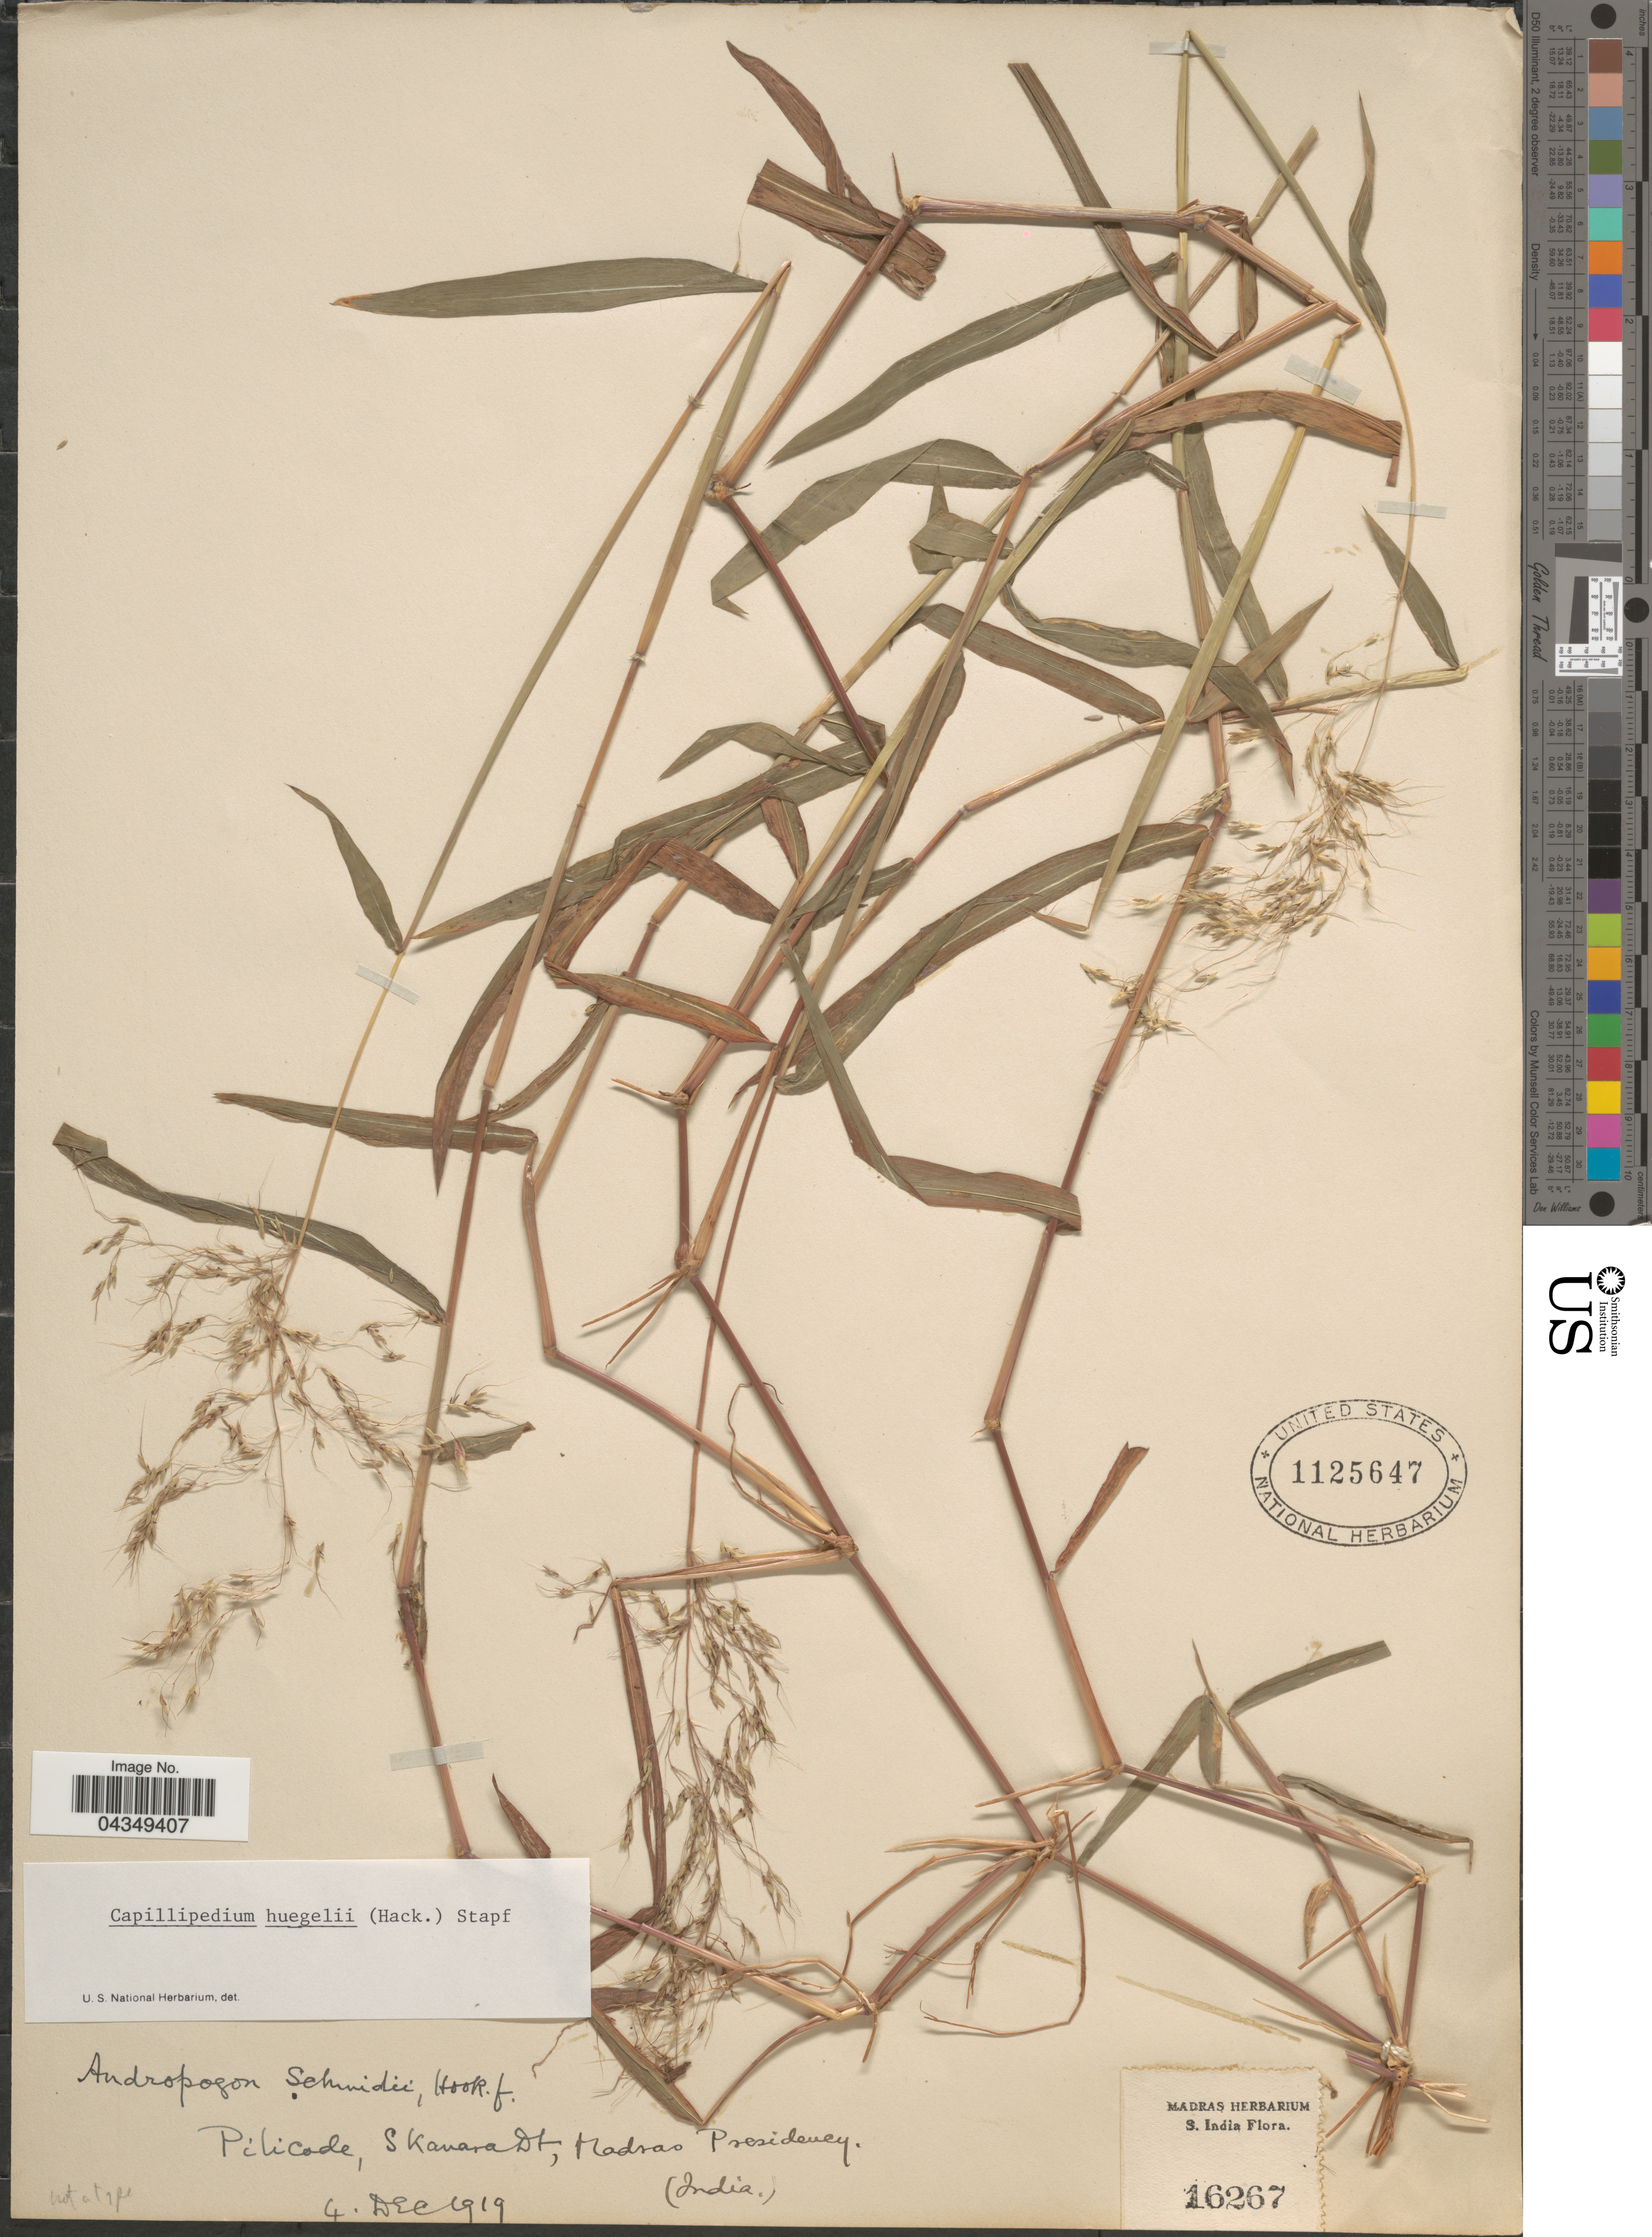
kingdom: Plantae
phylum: Tracheophyta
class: Liliopsida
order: Poales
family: Poaceae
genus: Capillipedium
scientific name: Capillipedium huegelii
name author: (Hack.) A. Camus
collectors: Ex herb. Madras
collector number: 16267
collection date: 1919-12-04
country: India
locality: Pilicode, S Kanara Dt, Madras Presidency. S. India.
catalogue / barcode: US 1125647